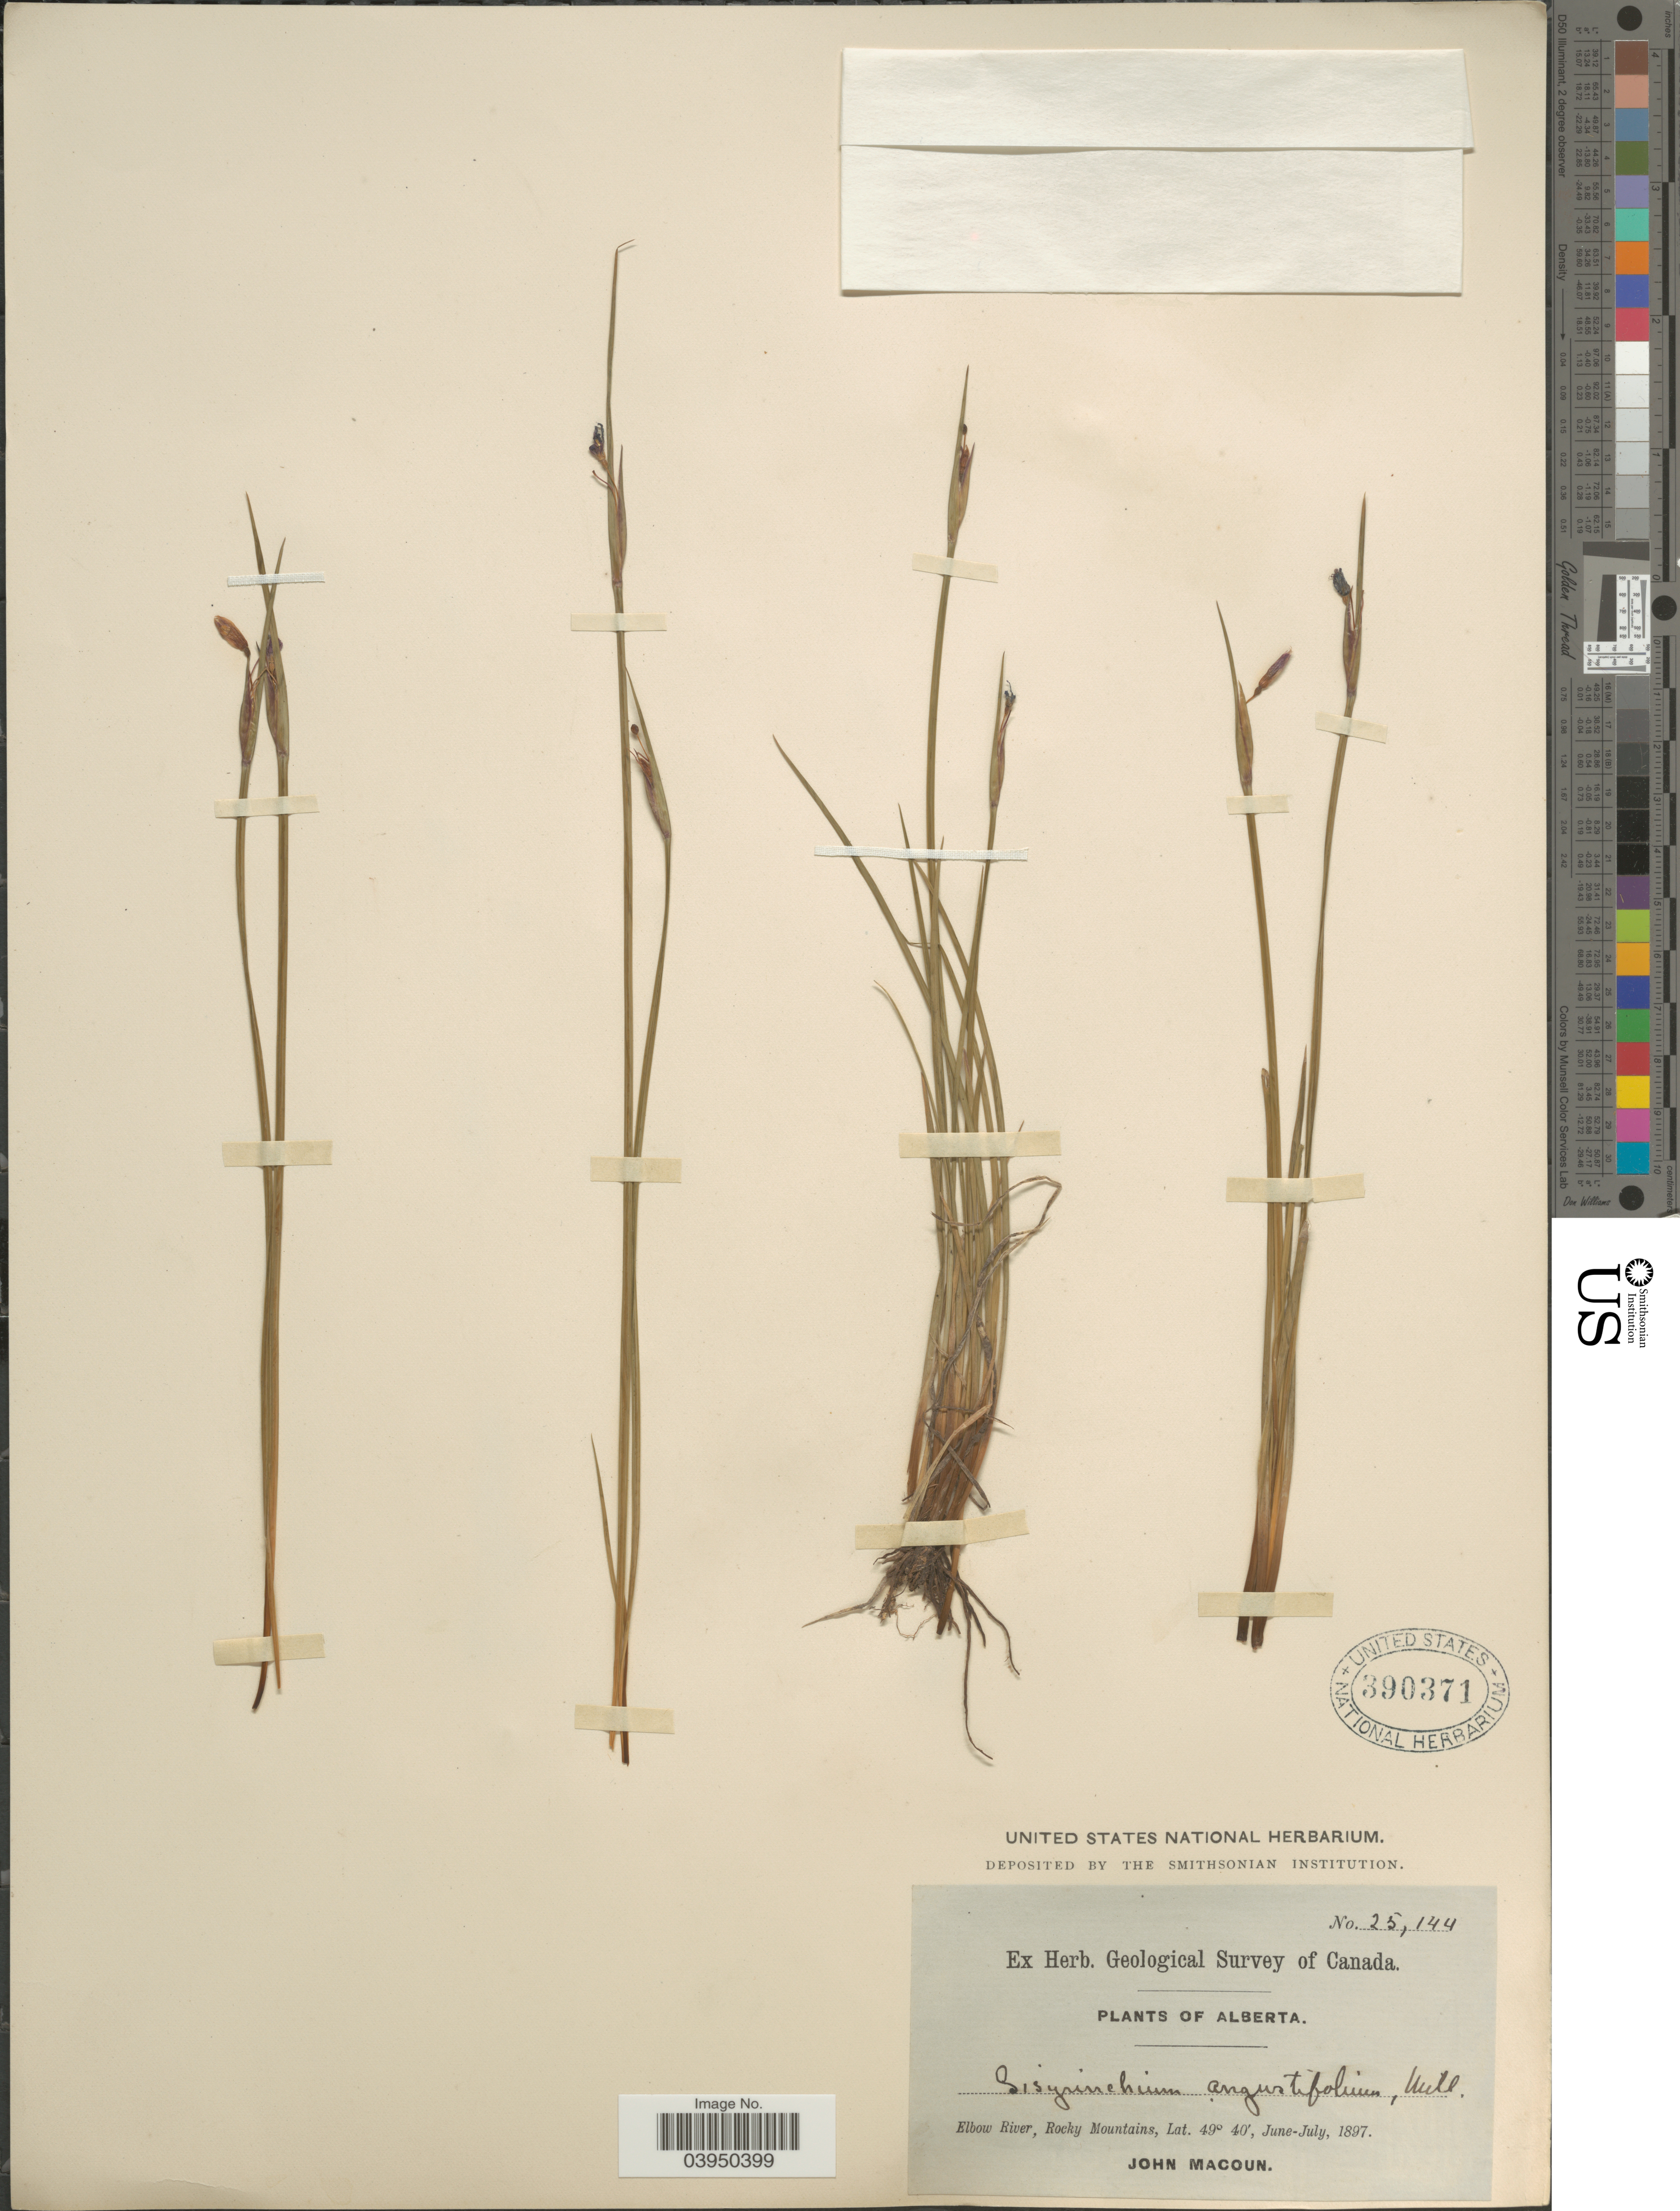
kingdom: Plantae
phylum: Tracheophyta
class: Liliopsida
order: Asparagales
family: Iridaceae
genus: Sisyrinchium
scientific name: Sisyrinchium angustifolium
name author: Mill.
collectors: J. Macoun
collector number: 25144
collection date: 1897-06/1897-07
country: Canada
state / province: Alberta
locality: Elbow River, Rocky Mountains.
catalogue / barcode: US 390371